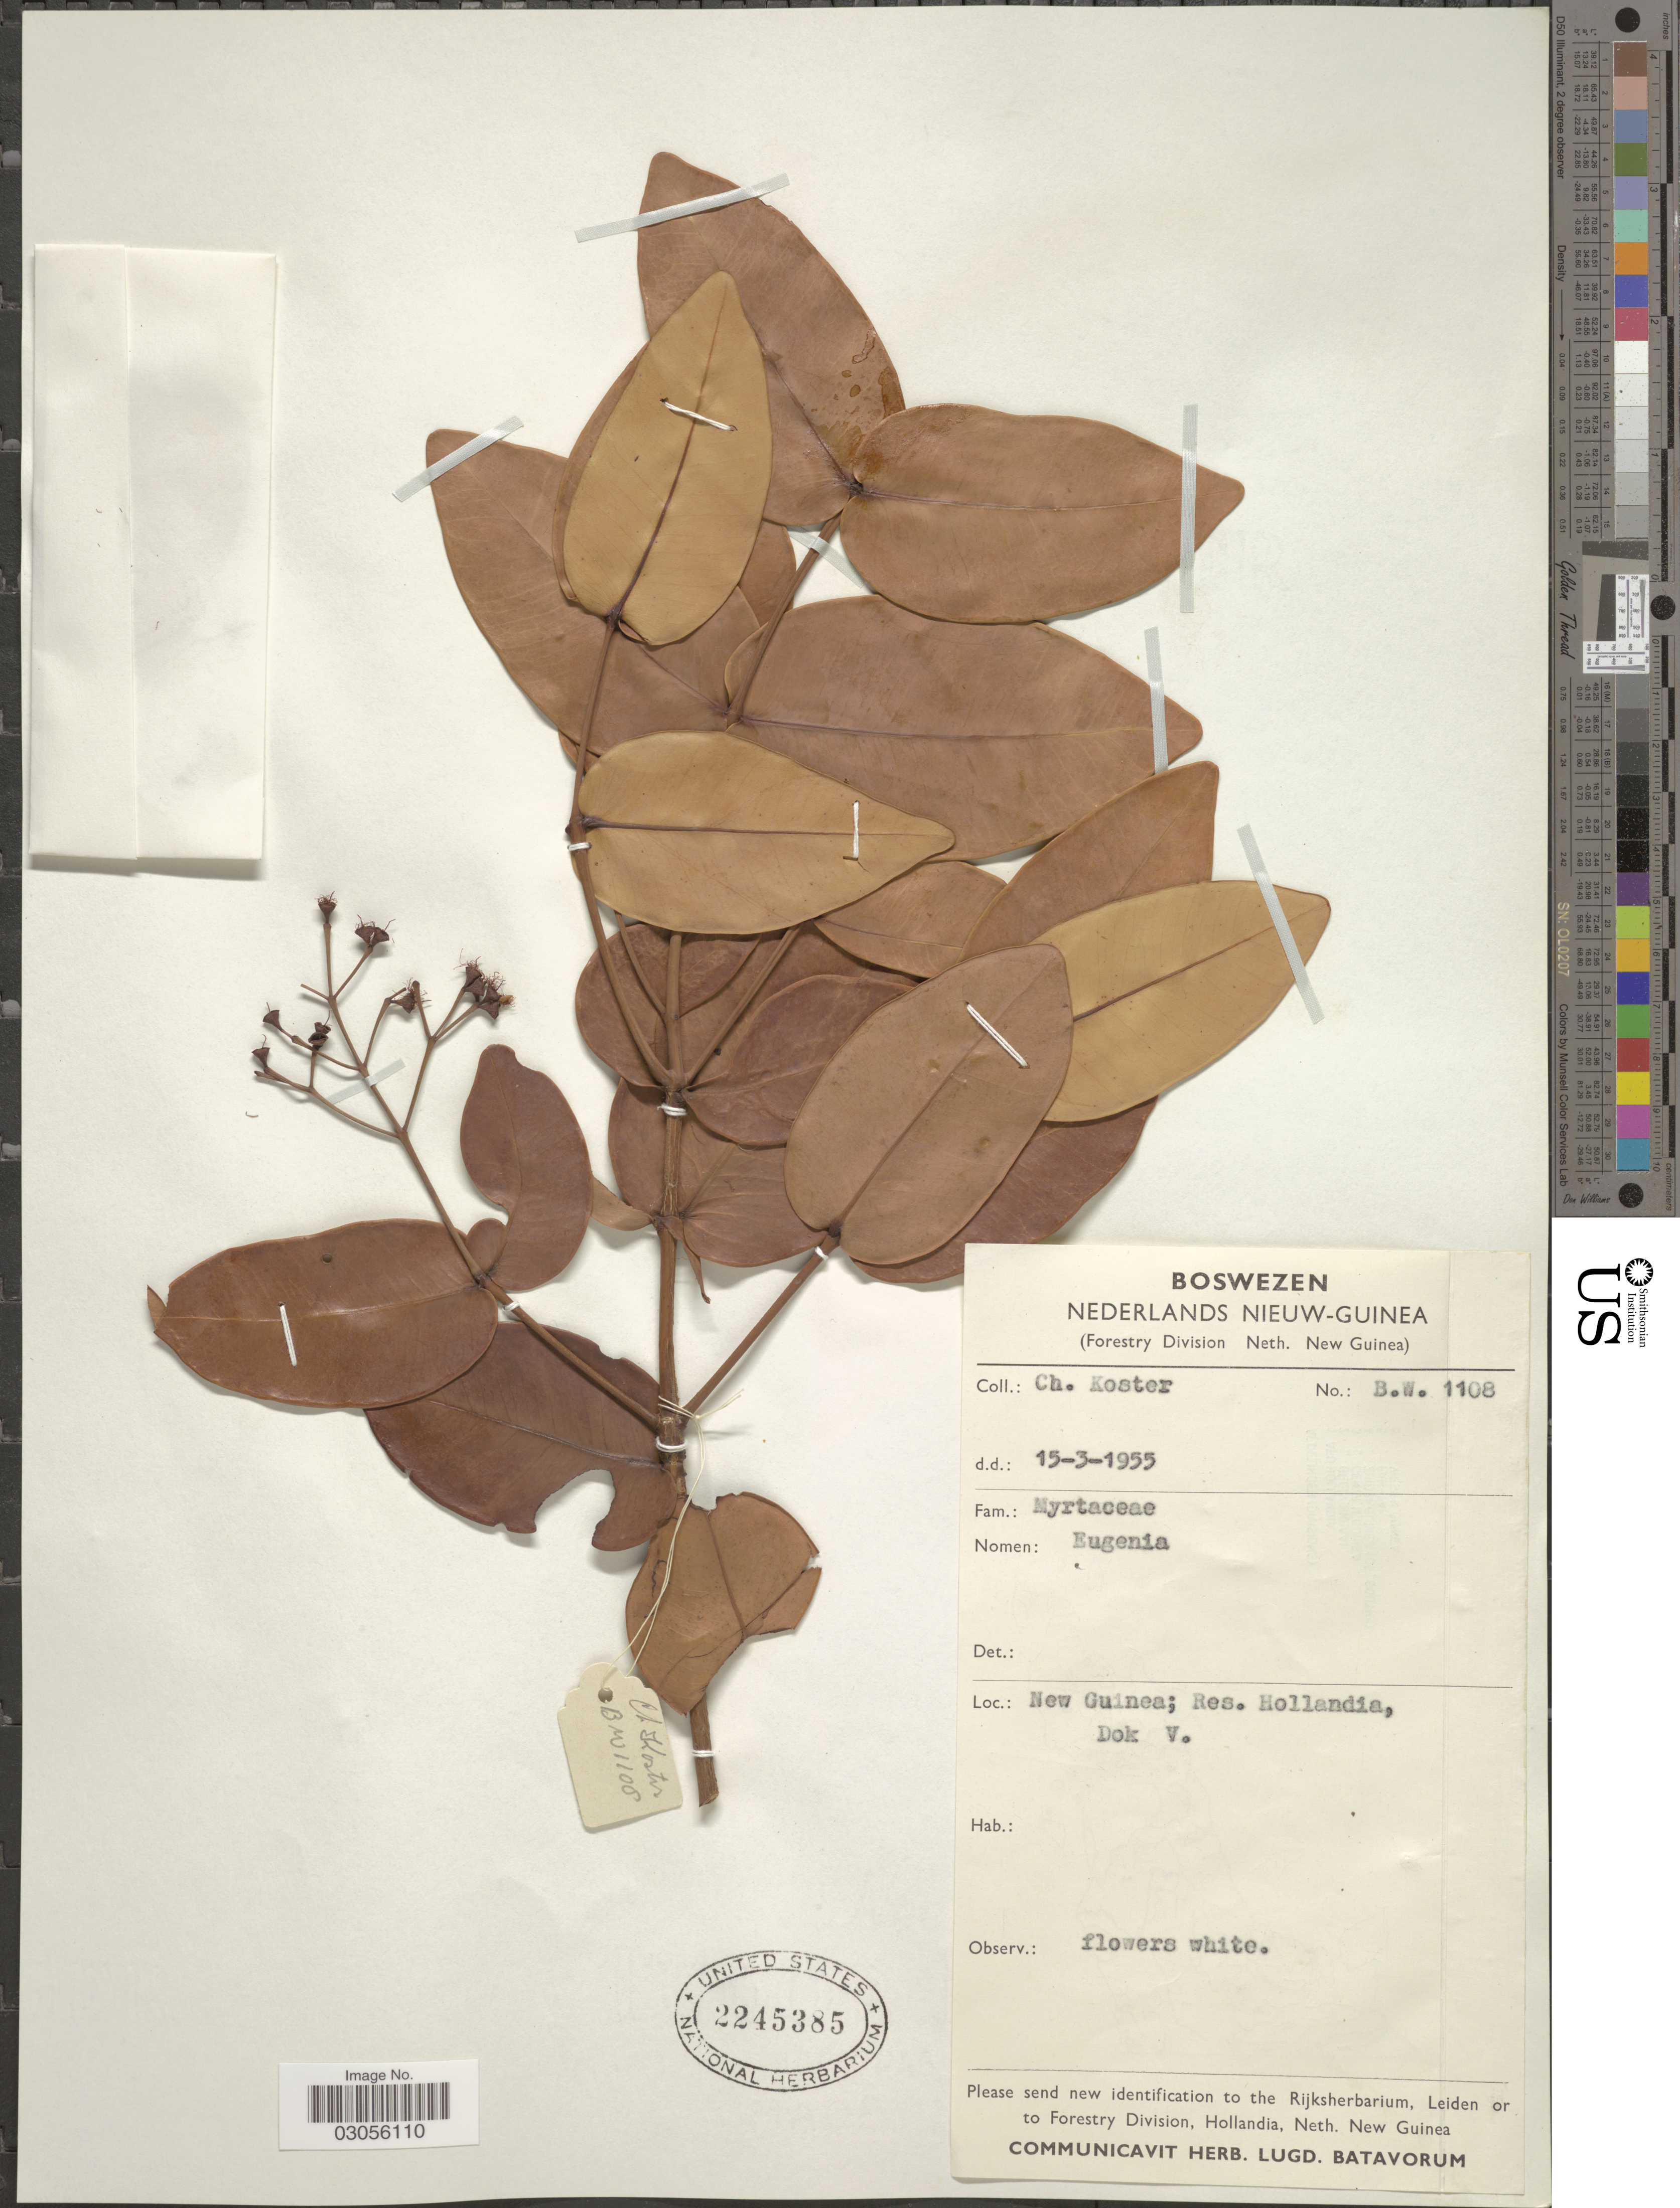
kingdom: Plantae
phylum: Tracheophyta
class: Magnoliopsida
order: Myrtales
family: Myrtaceae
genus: Syzygium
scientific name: Syzygium sp.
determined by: Strong, M. T., (US), Smithsonian Institution - National Museum of Natural History (UNITED STATES)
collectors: C. Koster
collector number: B.W. 1108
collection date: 1955-03-15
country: Indonesia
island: New Guinea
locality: New Guinea; Res. Hollandia. Dok V.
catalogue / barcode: US 2245385